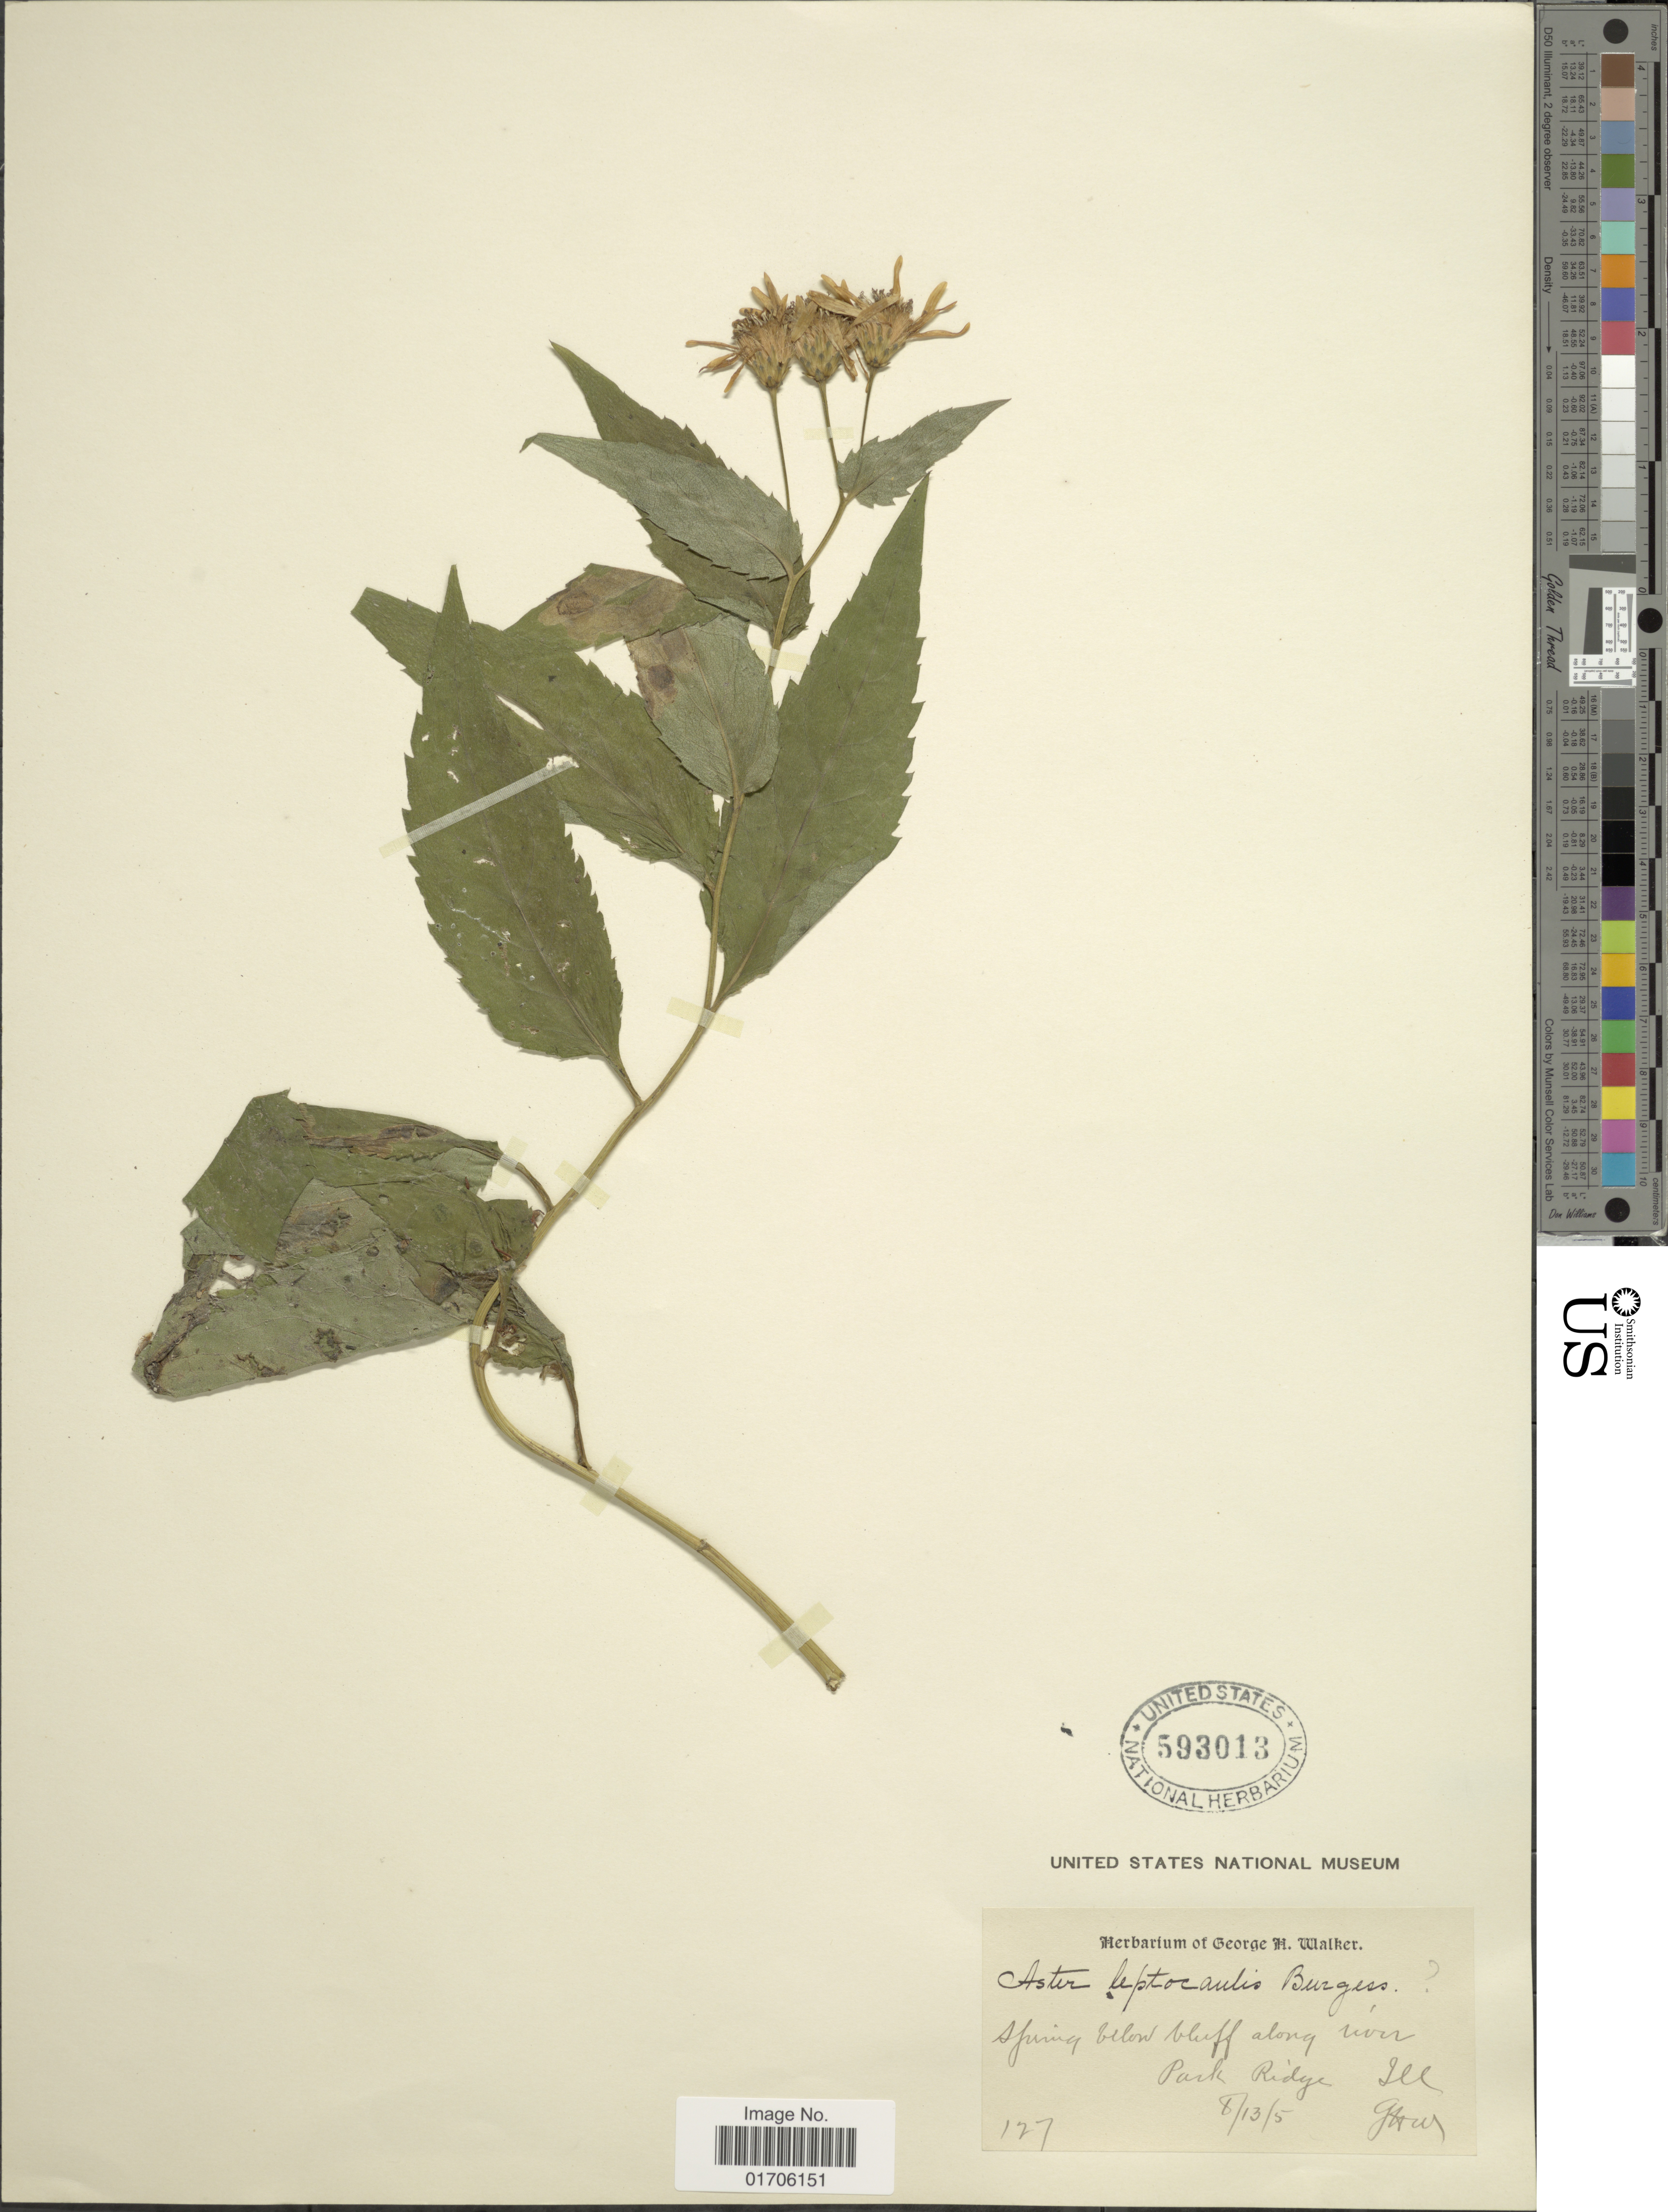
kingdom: Plantae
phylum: Tracheophyta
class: Magnoliopsida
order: Asterales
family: Asteraceae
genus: Aster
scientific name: Aster leptocaulis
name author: E.S. Burgess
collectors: G. H. Walker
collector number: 127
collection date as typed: Transcribed d/m/y: 13/8/5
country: United States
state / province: Illinois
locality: Spring below bluff along river Park Ridge, Ill.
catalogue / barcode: US 593013